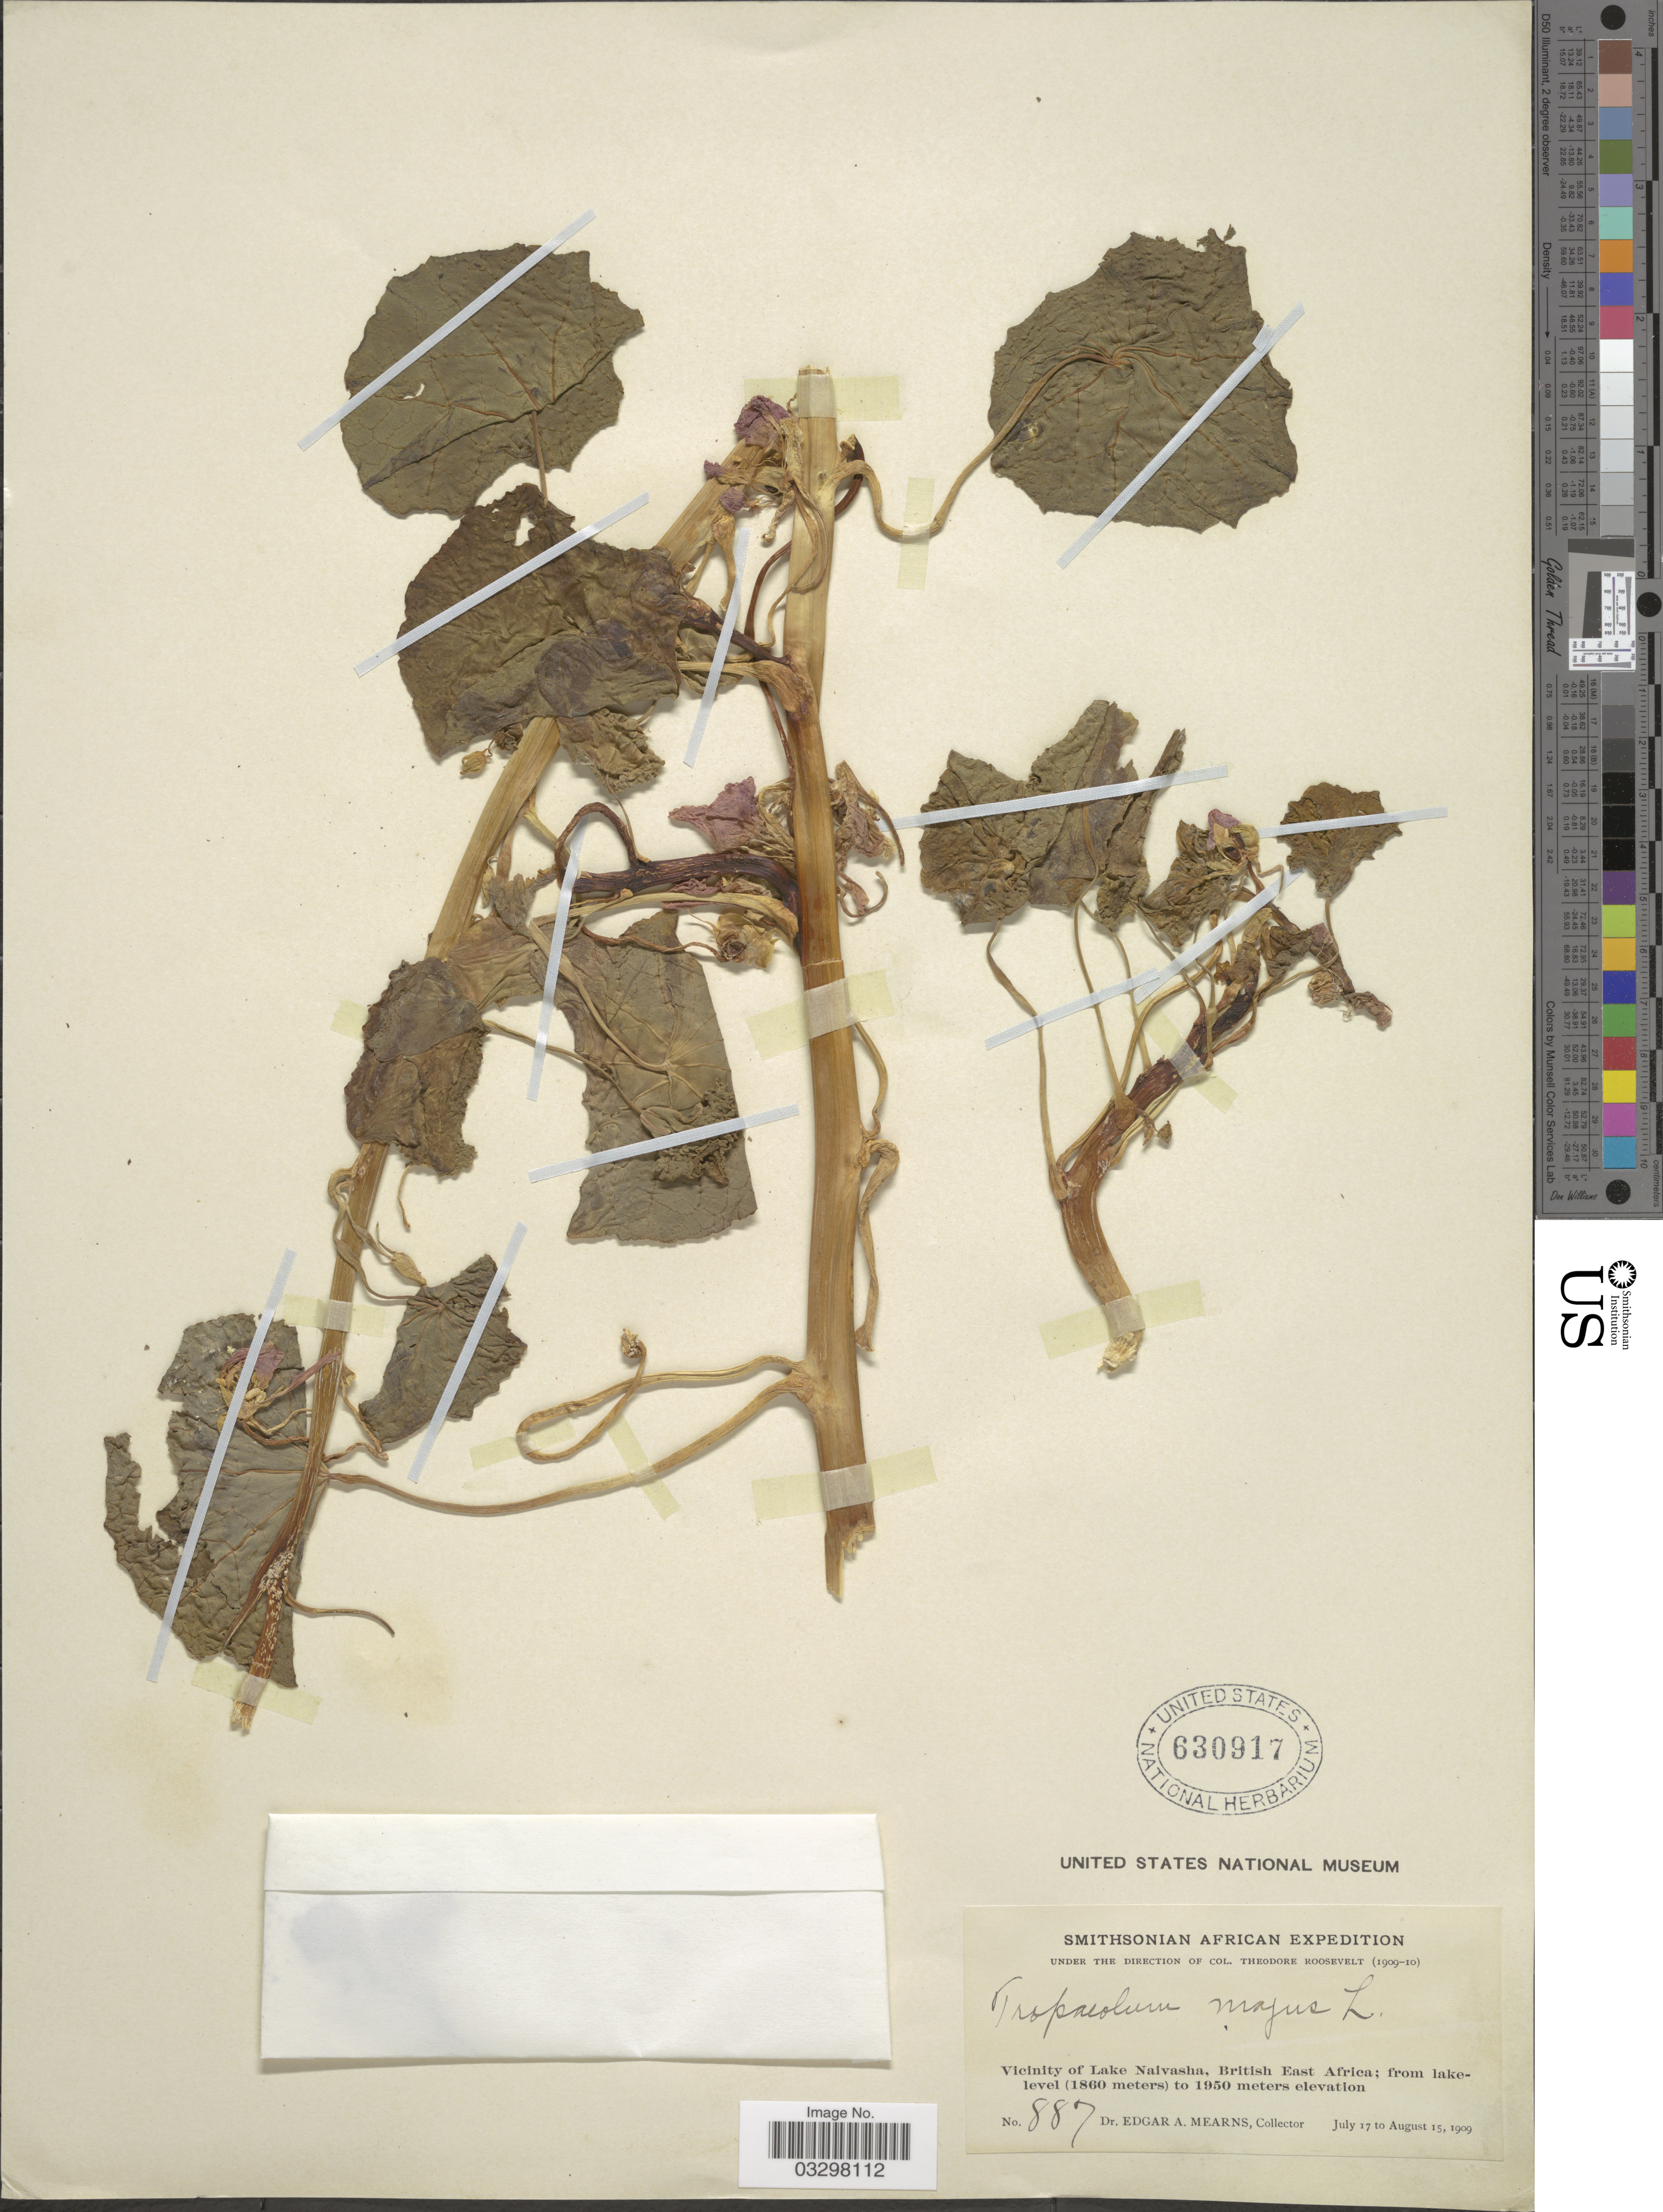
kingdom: Plantae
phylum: Tracheophyta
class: Magnoliopsida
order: Brassicales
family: Tropaeolaceae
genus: Tropaeolum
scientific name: Tropaeolum majus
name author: L.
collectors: E. A. Mearns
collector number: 887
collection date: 1909-07-17/1909-08-15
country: Kenya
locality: Vicinity of Lake Naivasha, British East Africa.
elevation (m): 1860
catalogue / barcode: US 630917